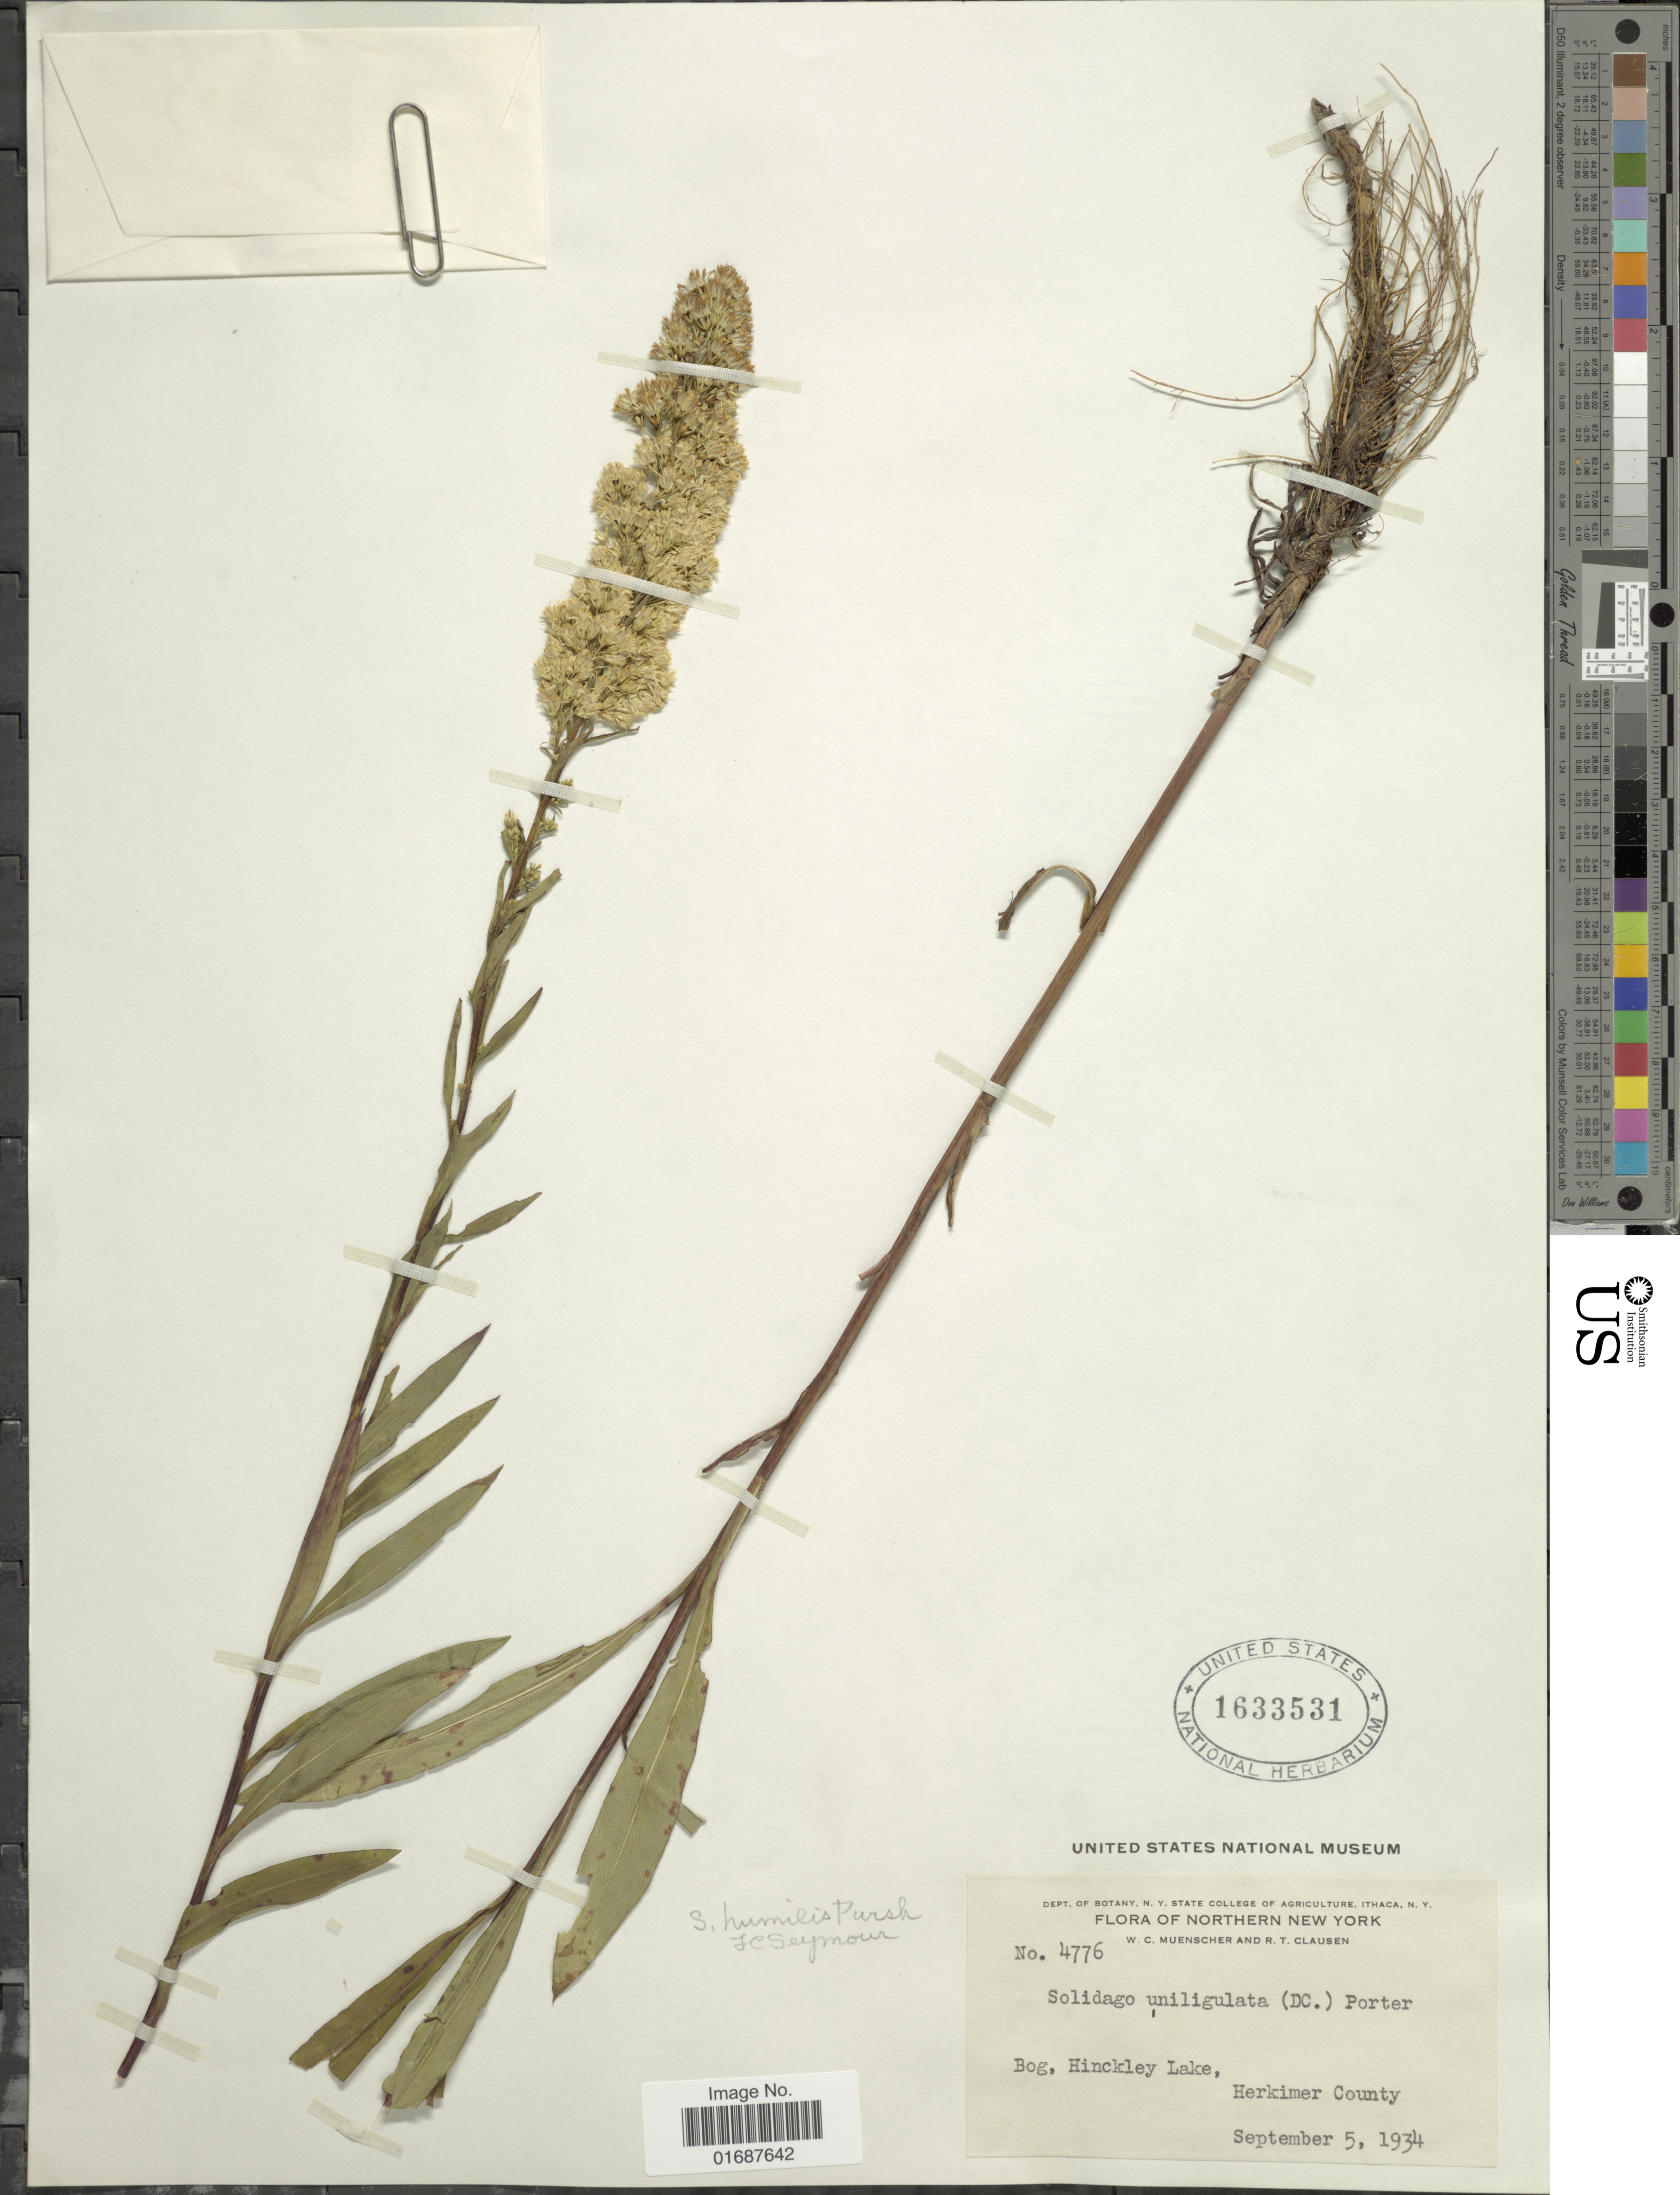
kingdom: Plantae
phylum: Tracheophyta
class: Magnoliopsida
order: Asterales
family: Asteraceae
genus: Solidago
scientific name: Solidago uliginosa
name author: Nutt.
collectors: W. Muenscher & R. T. Clausen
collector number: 4776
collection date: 1934-09-05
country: United States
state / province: New York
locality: Northern New York. Bog, Hinckley Lake, Herkimer County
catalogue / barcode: US 1633531